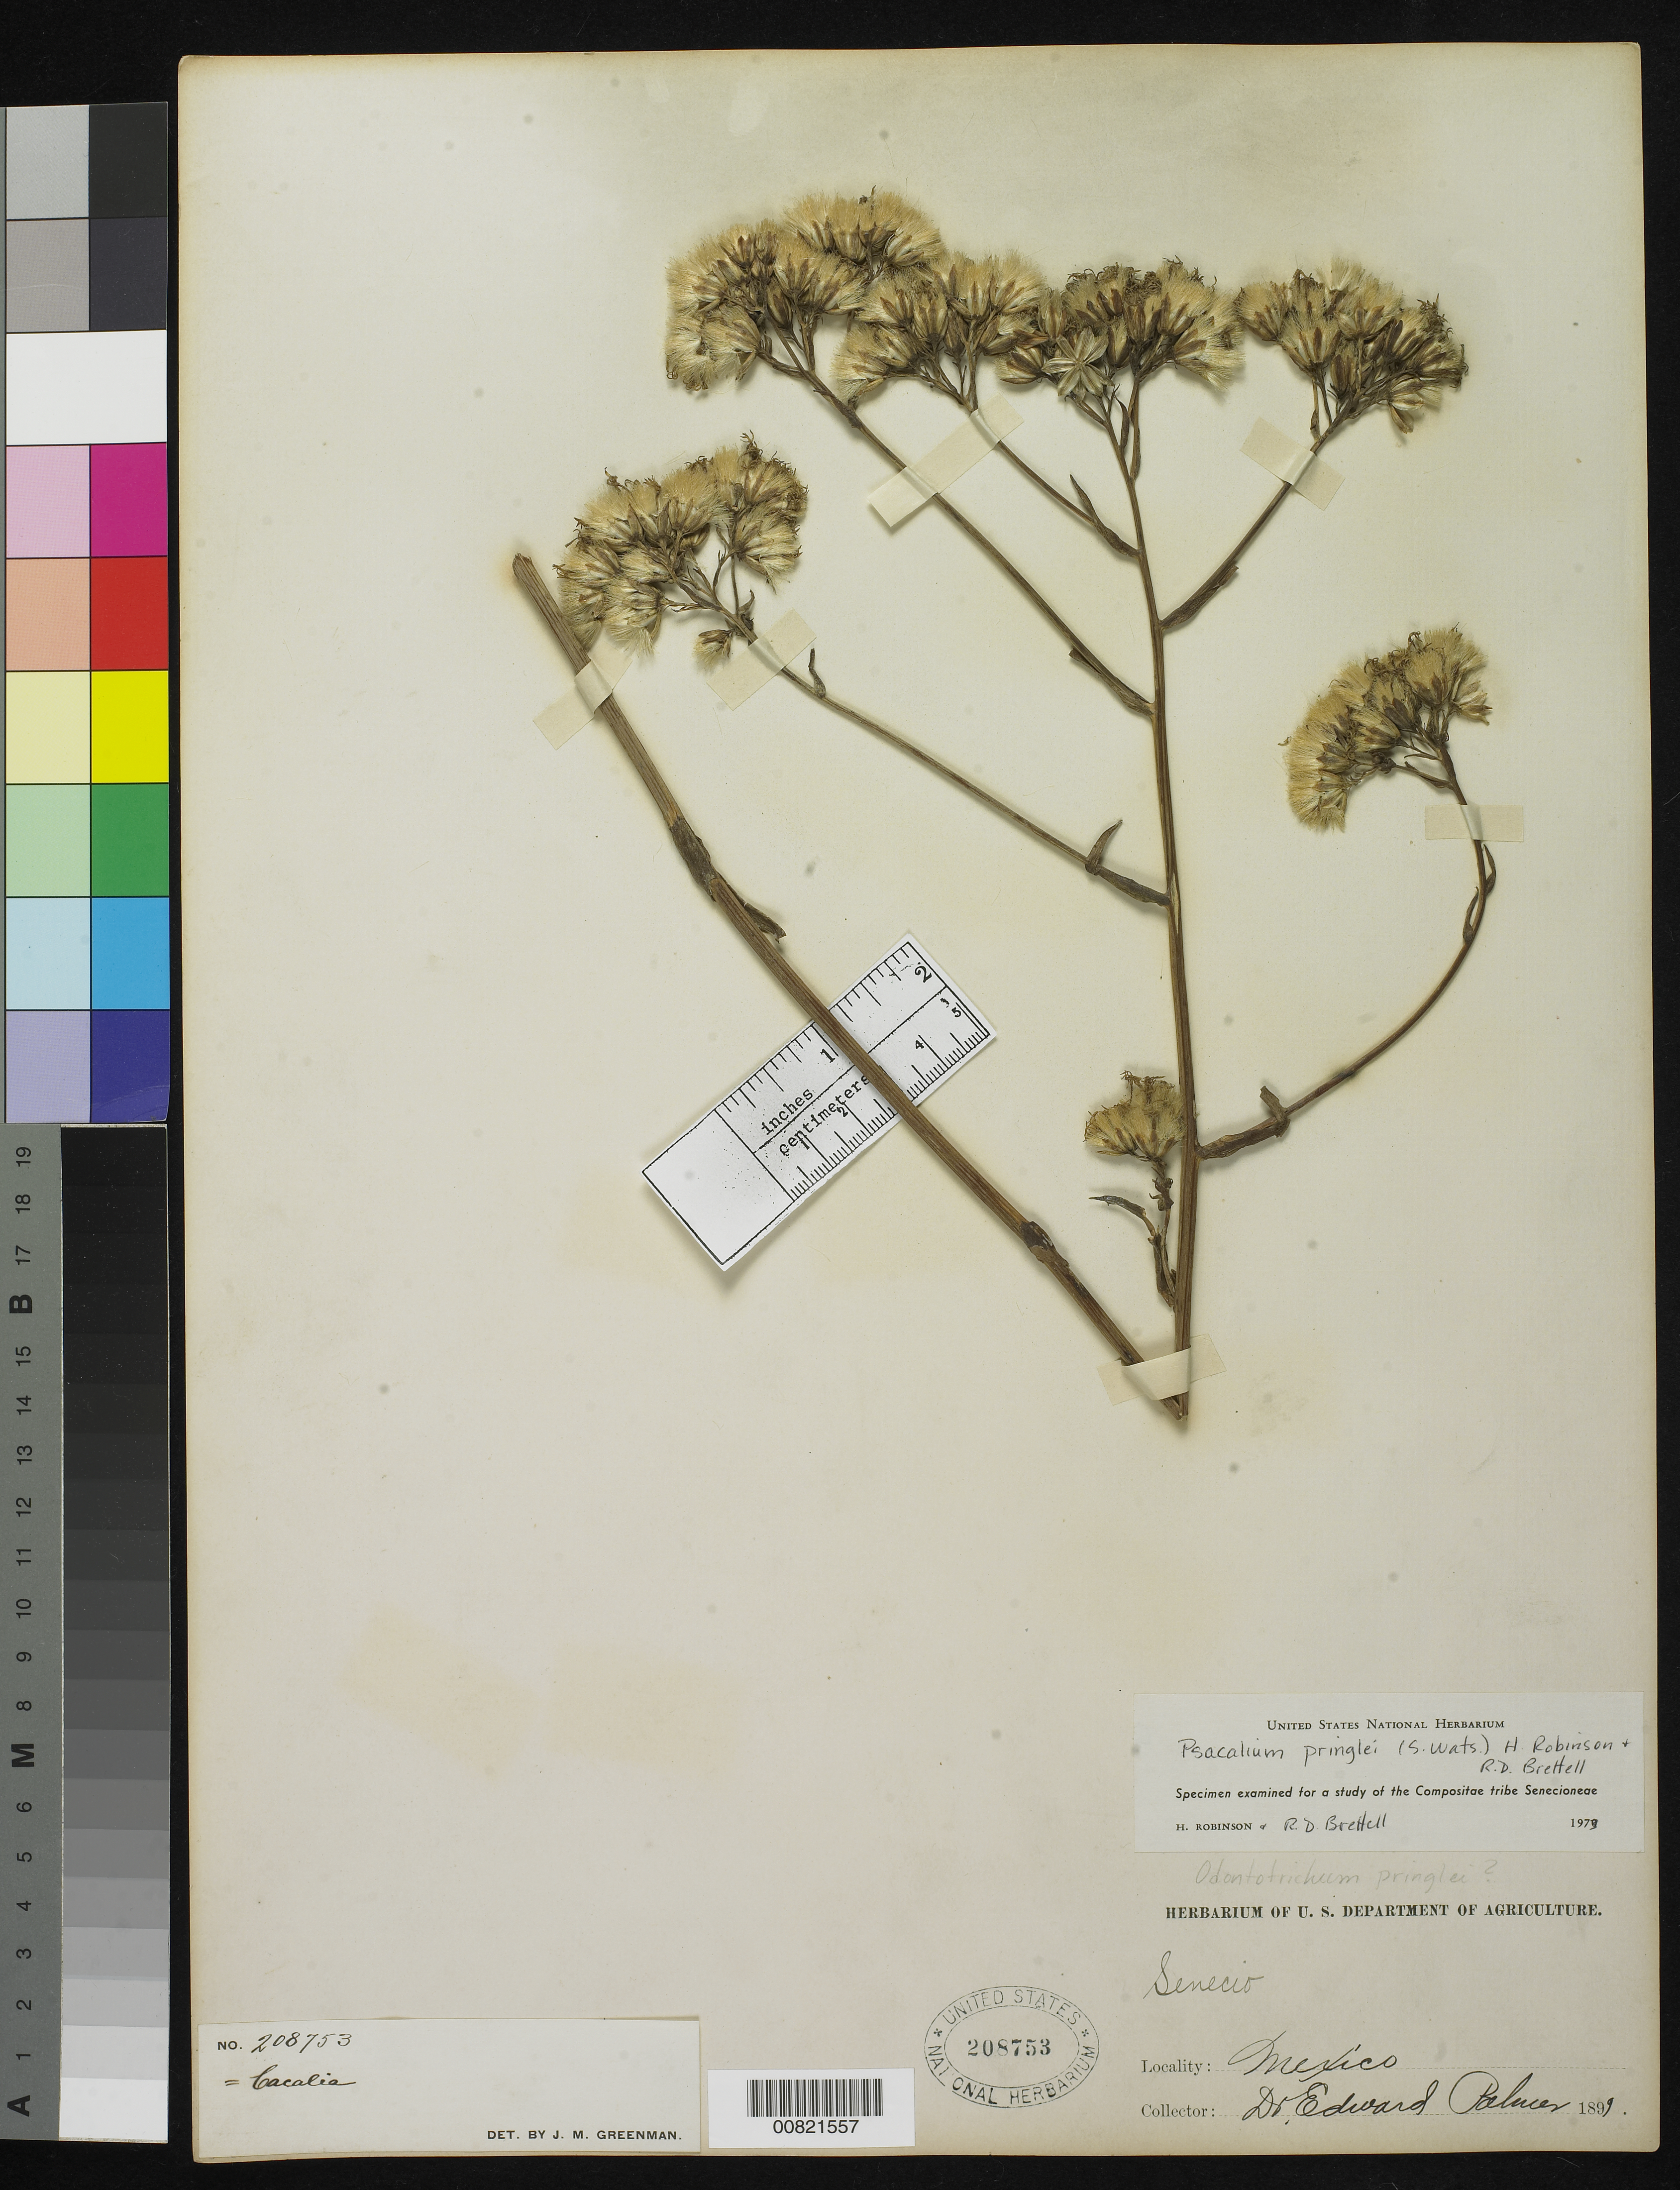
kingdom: Plantae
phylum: Tracheophyta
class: Magnoliopsida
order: Asterales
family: Asteraceae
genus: Psacalium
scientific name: Psacalium pringlei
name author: (S. Watson) H. Rob. & Brettell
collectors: E. Palmer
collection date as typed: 1899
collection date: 1899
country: Mexico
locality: Mexico.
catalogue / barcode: US 208753